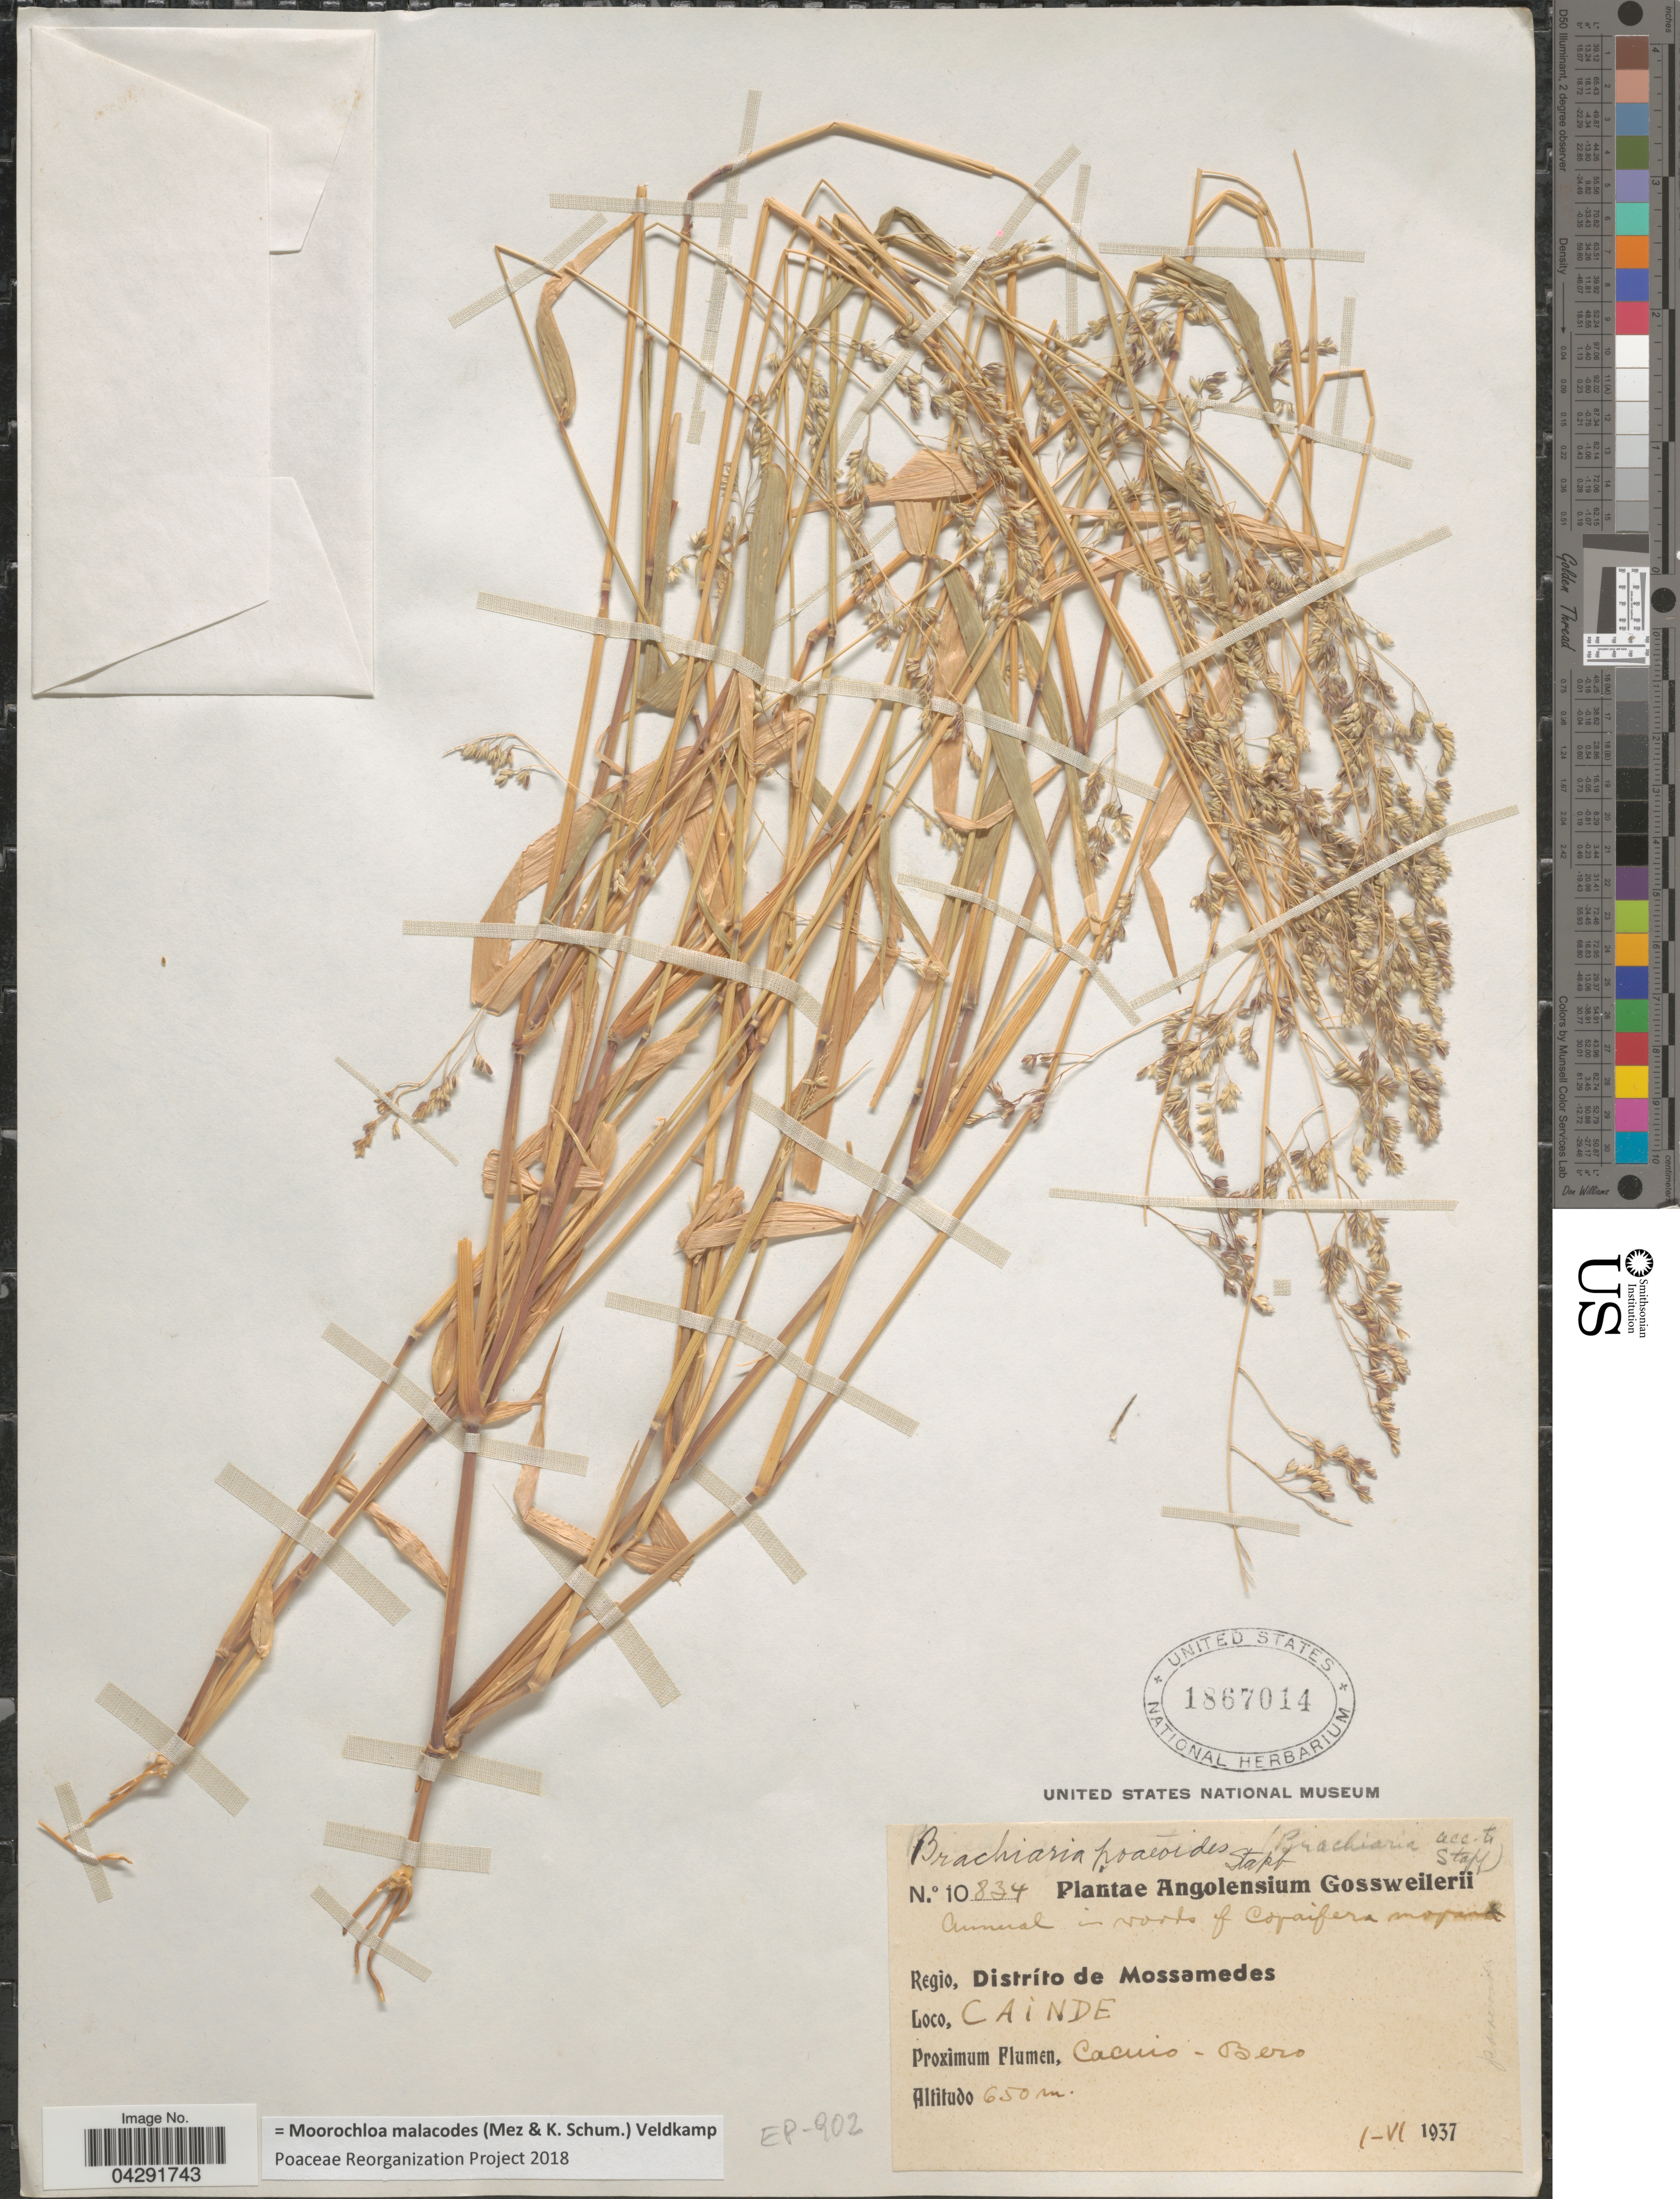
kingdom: Plantae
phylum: Tracheophyta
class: Liliopsida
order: Poales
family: Poaceae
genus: Moorochloa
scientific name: Moorochloa malacodes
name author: (Mez & K. Schum.) Veldkamp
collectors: -. Gossweiler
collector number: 10834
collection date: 1937-06-01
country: Angola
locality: Regio, Distríto de Mossamedes. Cainde. Proximum Flumen, Cacuio - Bero.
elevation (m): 650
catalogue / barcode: US 1867014